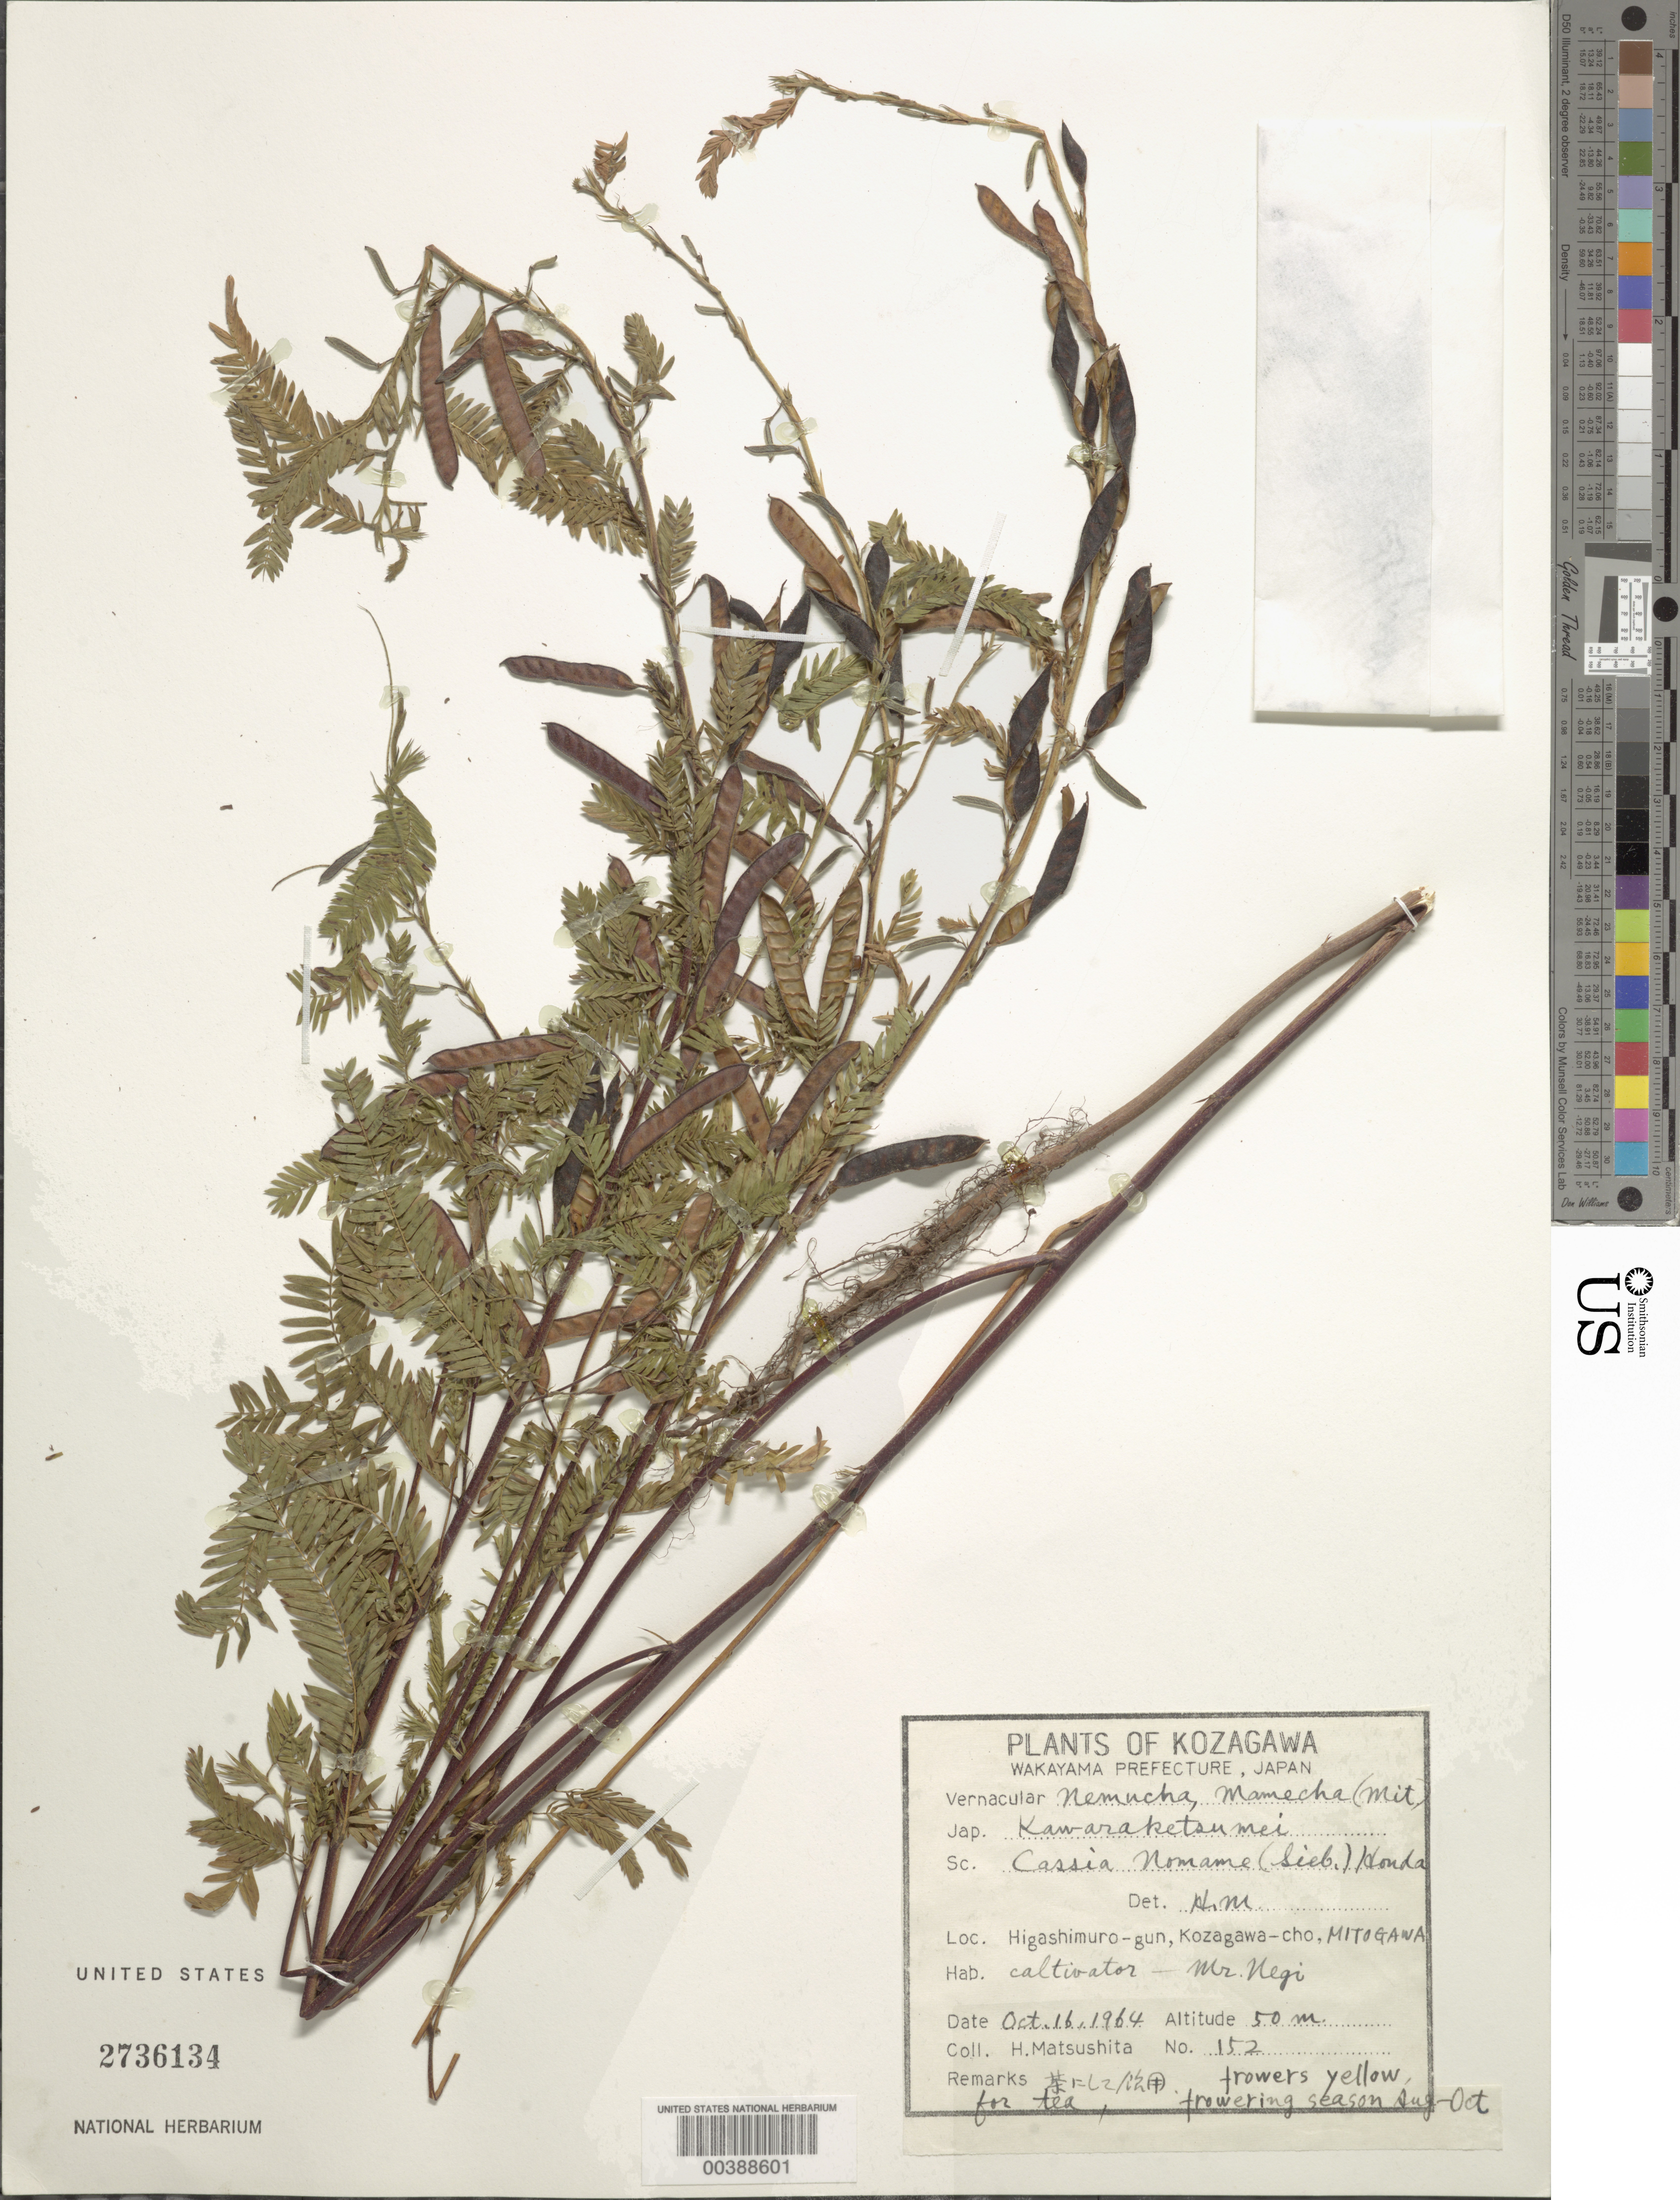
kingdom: Plantae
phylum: Tracheophyta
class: Magnoliopsida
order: Fabales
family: Fabaceae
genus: Chamaecrista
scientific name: Chamaecrista mimosoides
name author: (L.) Greene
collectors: H. Matsushita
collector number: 152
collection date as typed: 16 Oct 1964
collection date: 1964-10-16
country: Japan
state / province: Wakayama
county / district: Higashi-muro-gun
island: Honshu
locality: Higashimuro-gun, kozagawa-cho, mitogawa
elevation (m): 50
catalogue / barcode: US 2736134